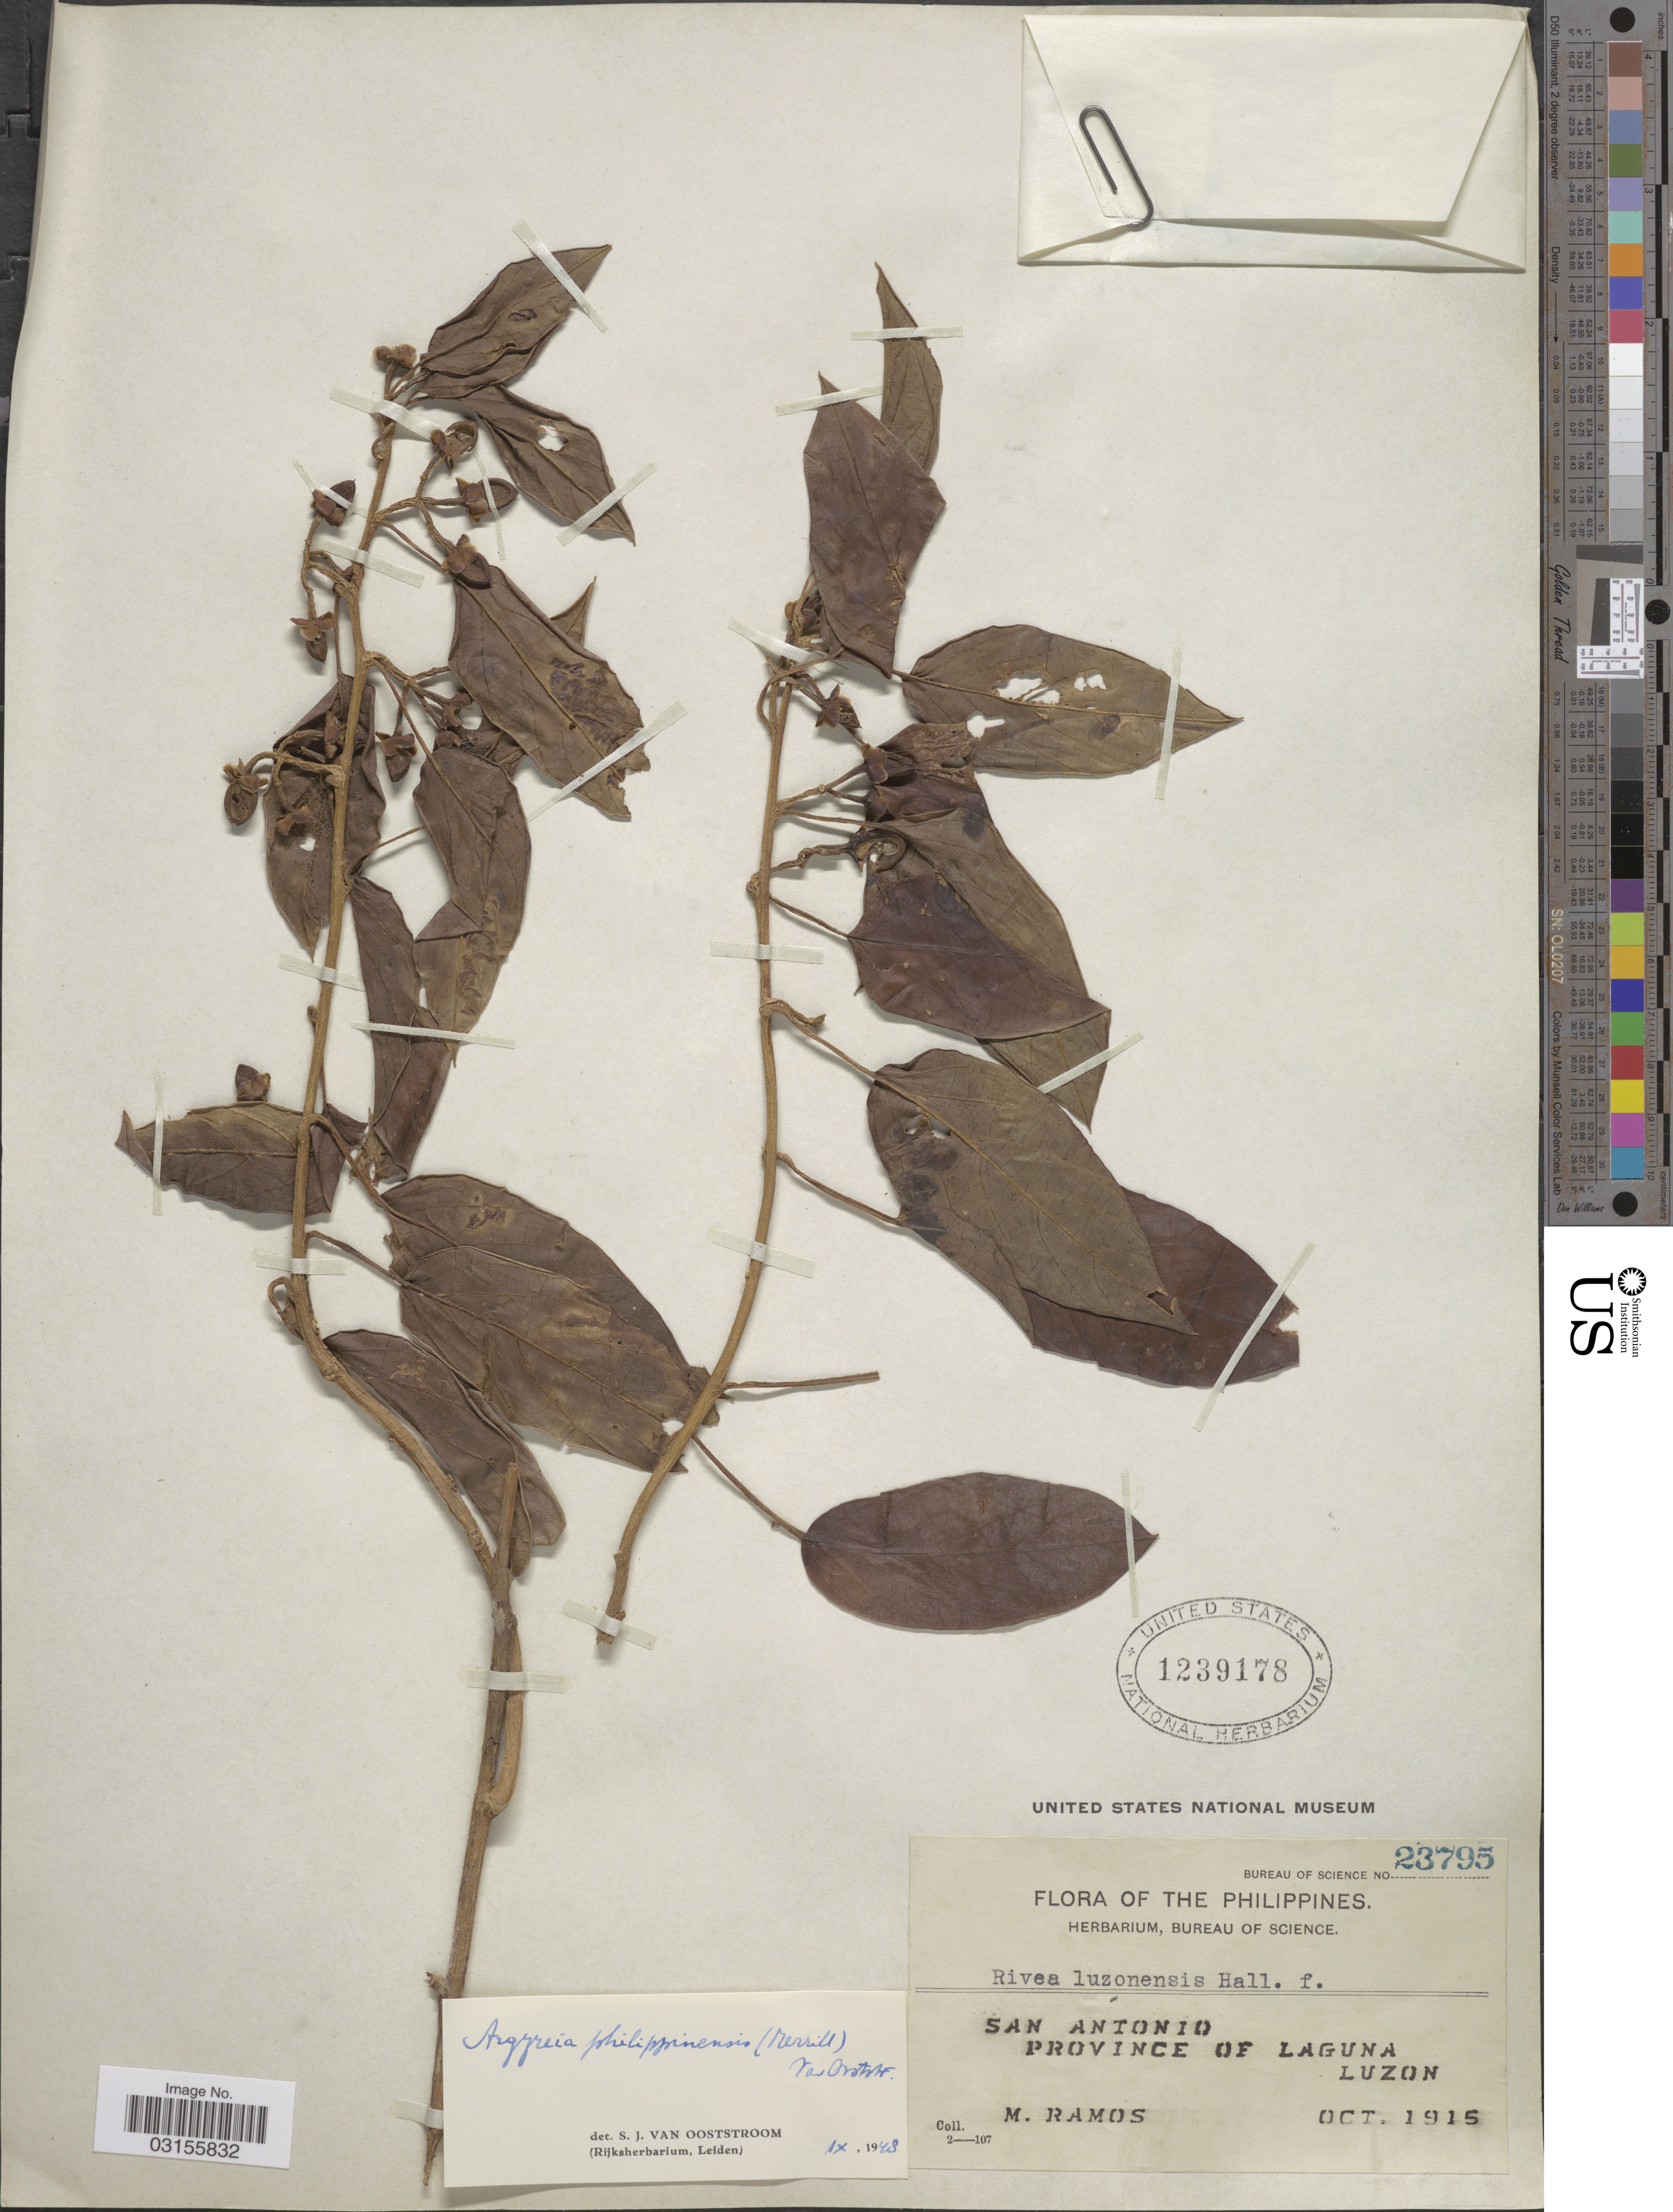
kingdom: Plantae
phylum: Tracheophyta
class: Magnoliopsida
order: Solanales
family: Convolvulaceae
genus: Argyreia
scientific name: Argyreia phillippinensis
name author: Ooststr.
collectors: M. Ramos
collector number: Bureau of Science 23795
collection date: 1915-10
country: Philippines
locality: San Antonio, Province of Laguna, Luzon.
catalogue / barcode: US 1239178